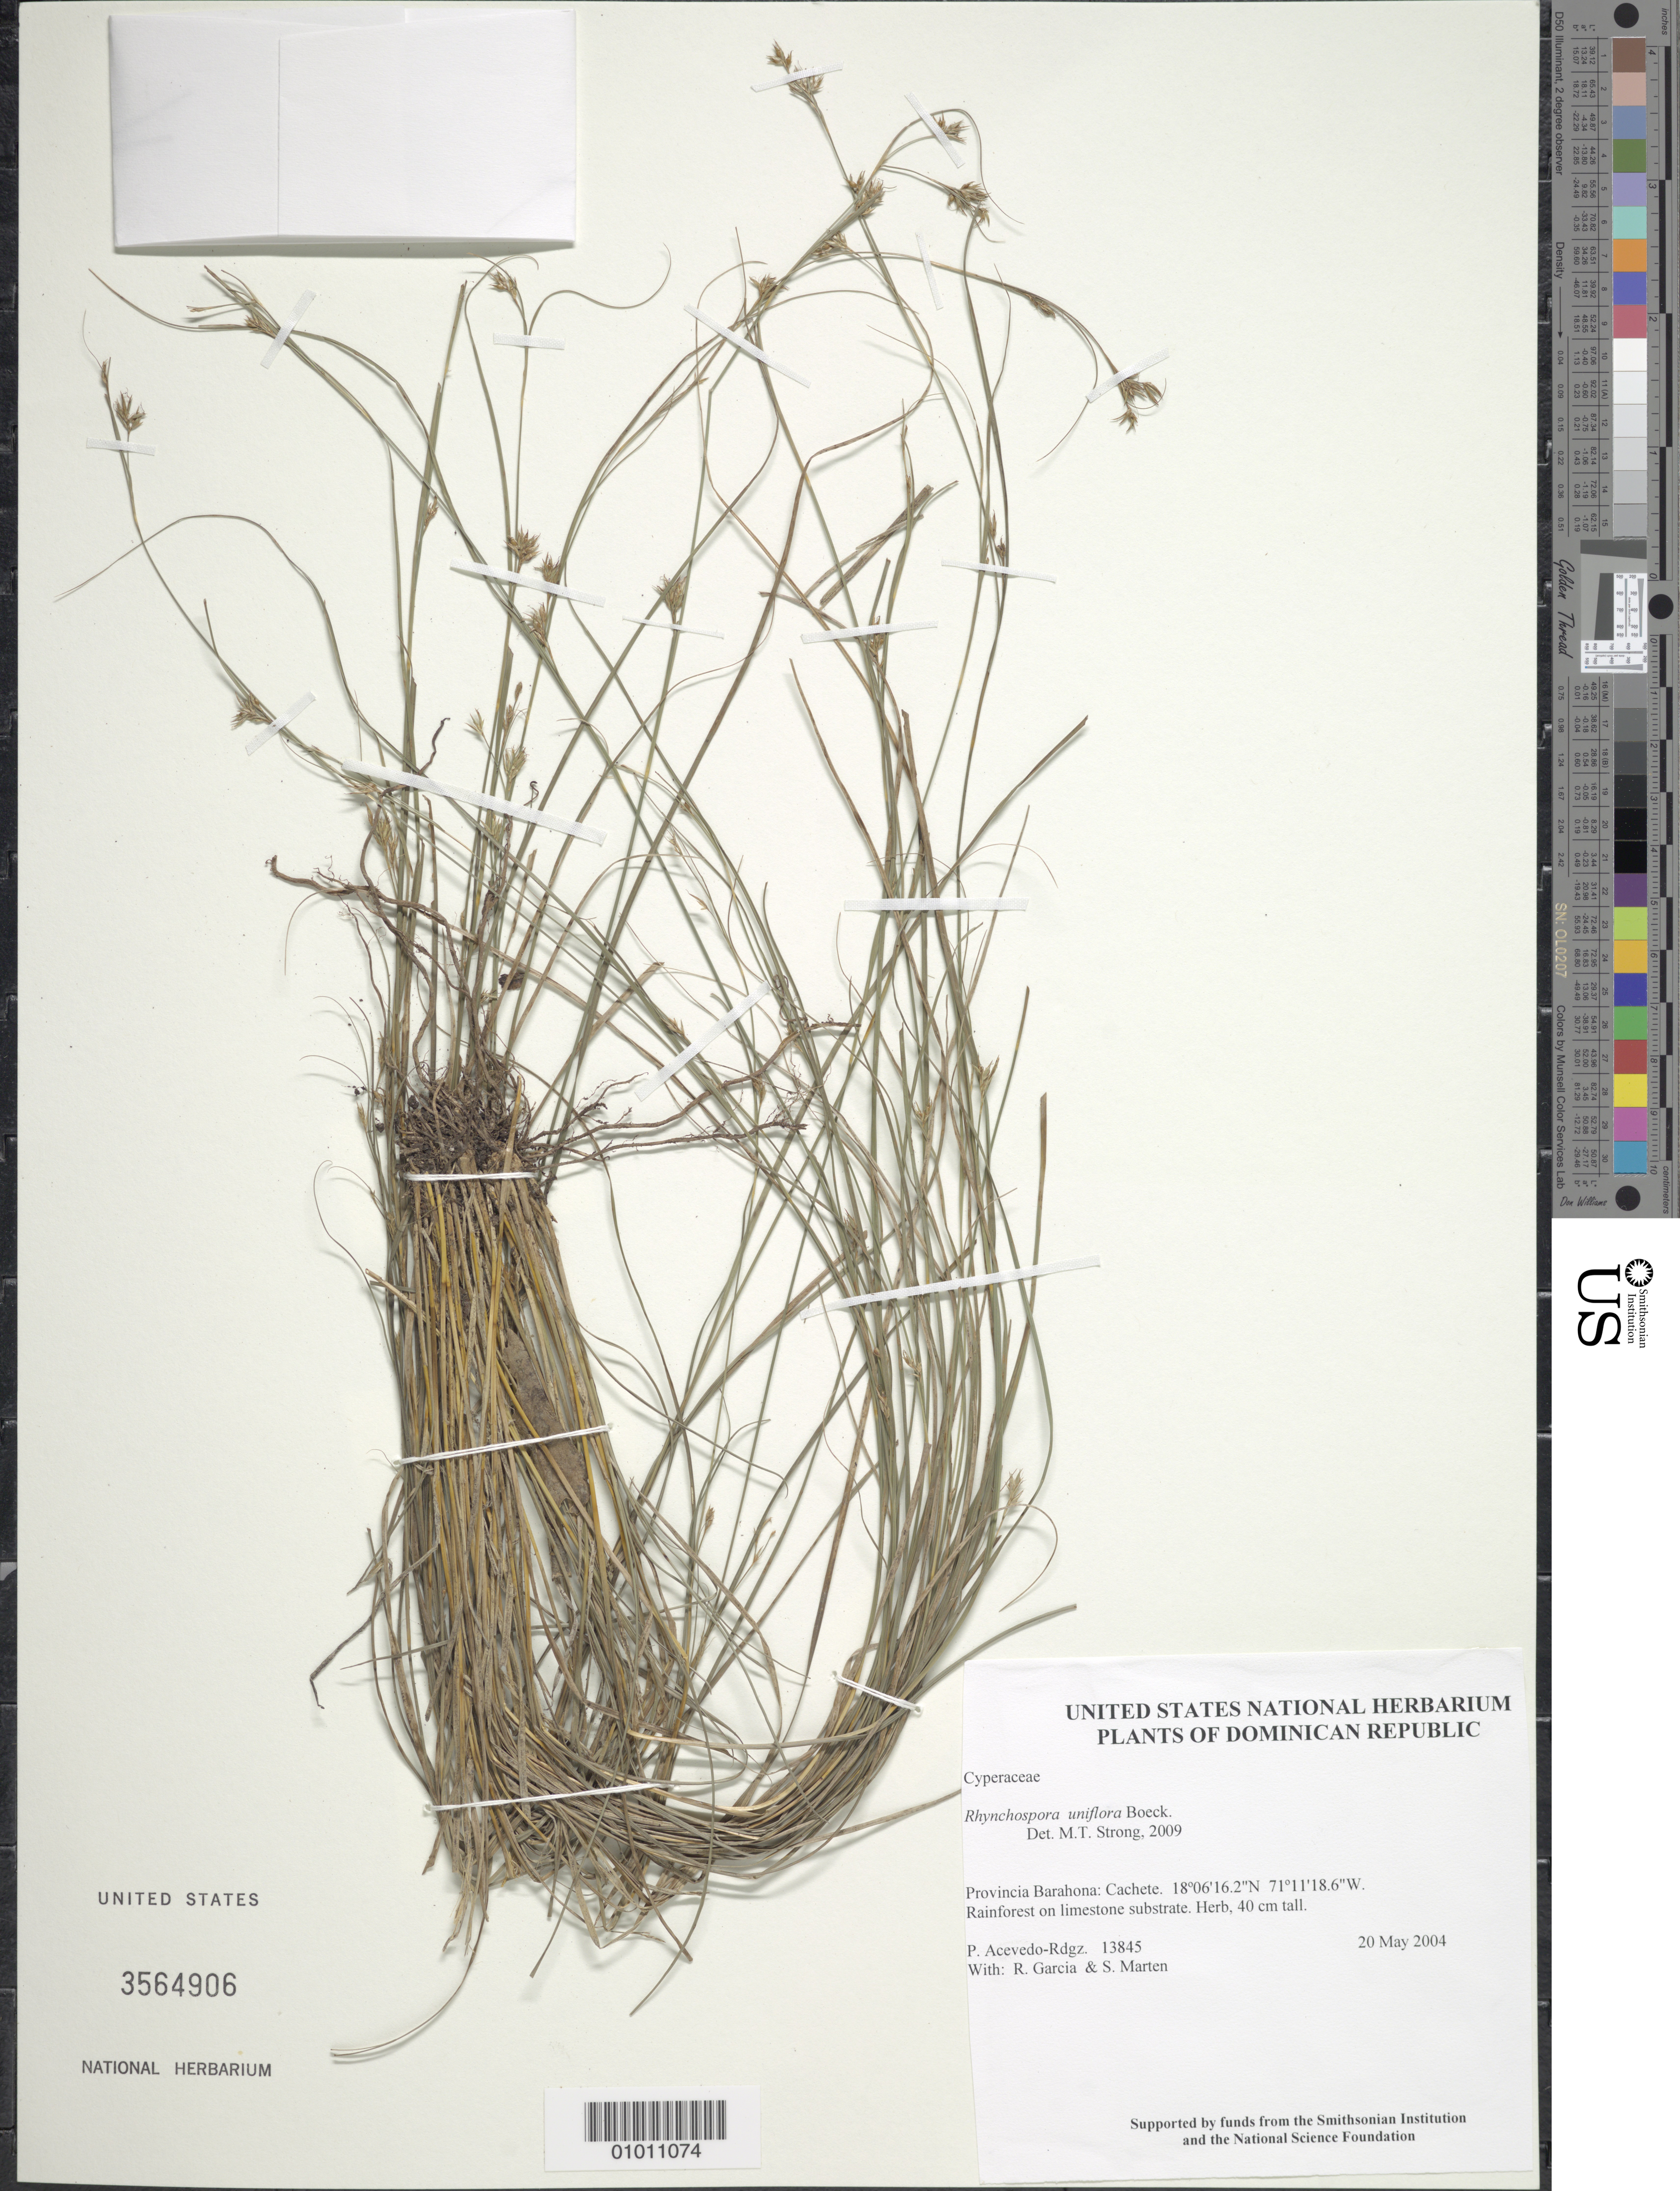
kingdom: Plantae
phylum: Tracheophyta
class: Liliopsida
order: Poales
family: Cyperaceae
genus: Rhynchospora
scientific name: Rhynchospora uniflora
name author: Boeckeler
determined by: Strong, M. T., (US), Smithsonian Institution - National Museum of Natural History (UNITED STATES)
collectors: P. Acevedo-Rodr., R. G. García & S. Marten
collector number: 13845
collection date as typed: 20 May 2004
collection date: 2004-05-20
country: Dominican Republic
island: Hispaniola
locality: Provincia Barahona: Cachete.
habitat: Rainforest on limestone substrate.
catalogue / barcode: US 3564906